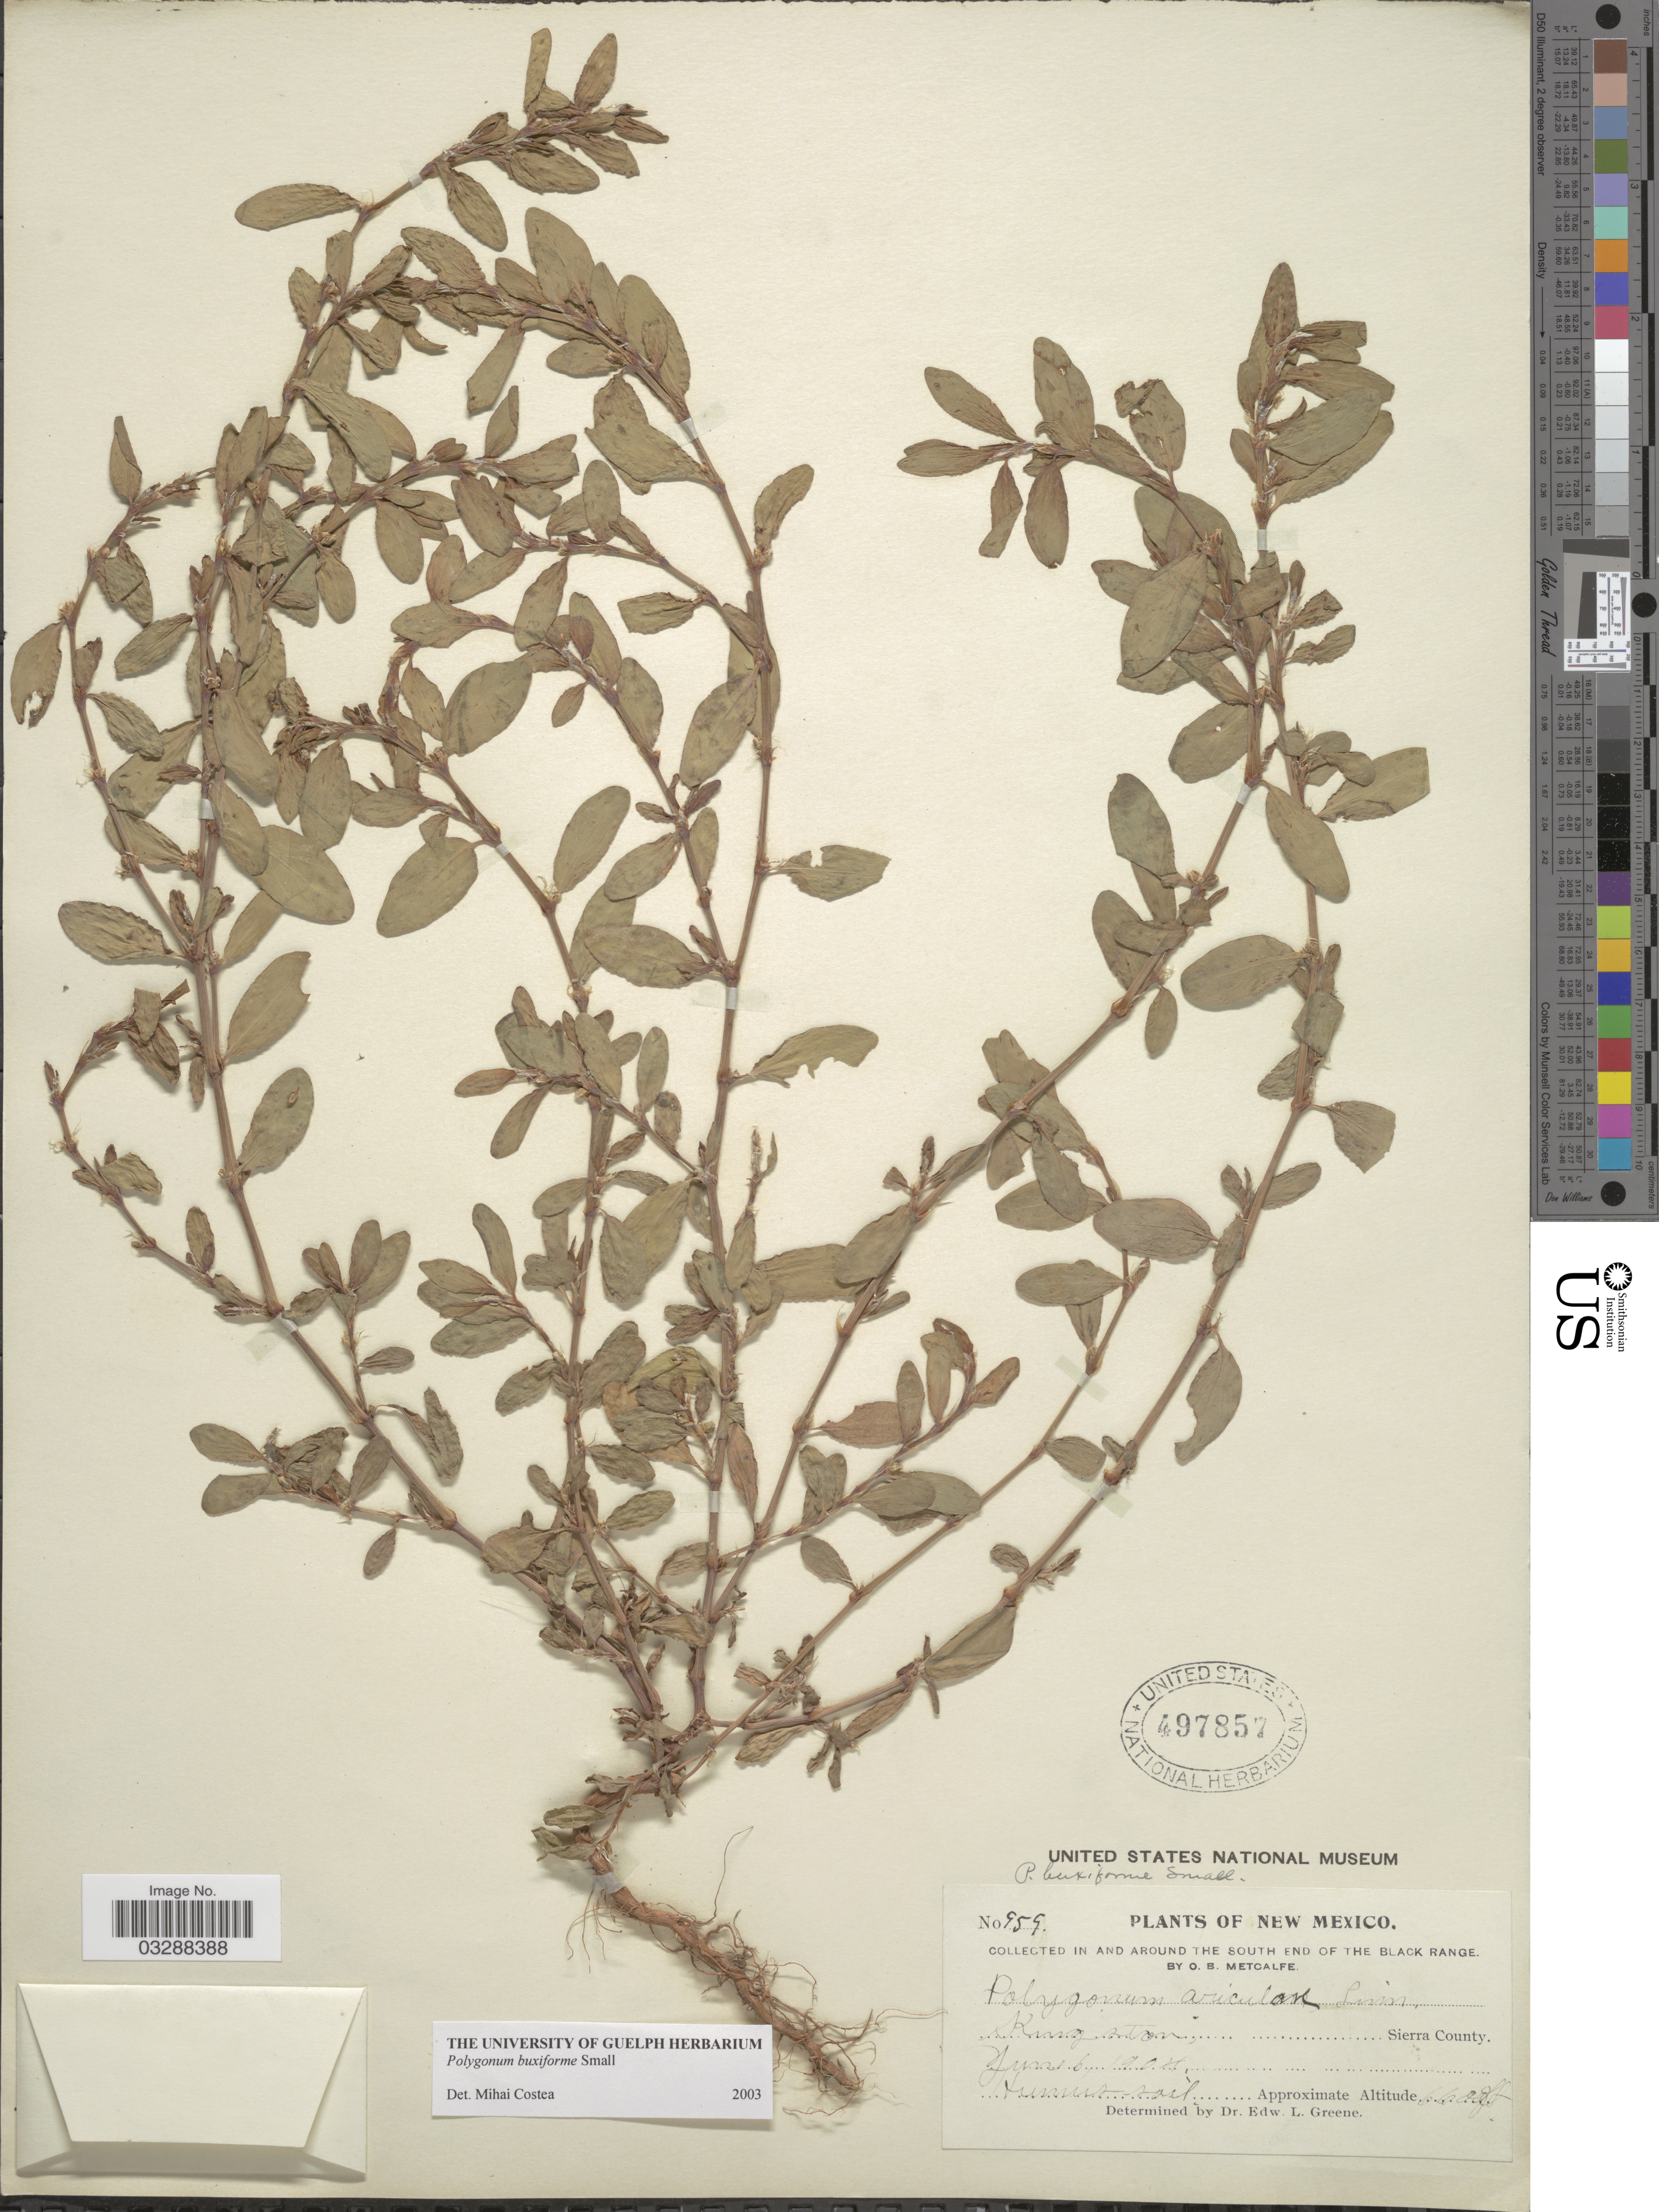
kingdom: Plantae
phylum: Tracheophyta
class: Magnoliopsida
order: Caryophyllales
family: Polygonaceae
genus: Polygonum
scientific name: Polygonum buxiforme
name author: Small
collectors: O. B. Metcalfe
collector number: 959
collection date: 1904-06-06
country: United States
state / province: New Mexico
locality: In and around the South End of the Black Range, Kingston, Sierra County.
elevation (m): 2012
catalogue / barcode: US 497857